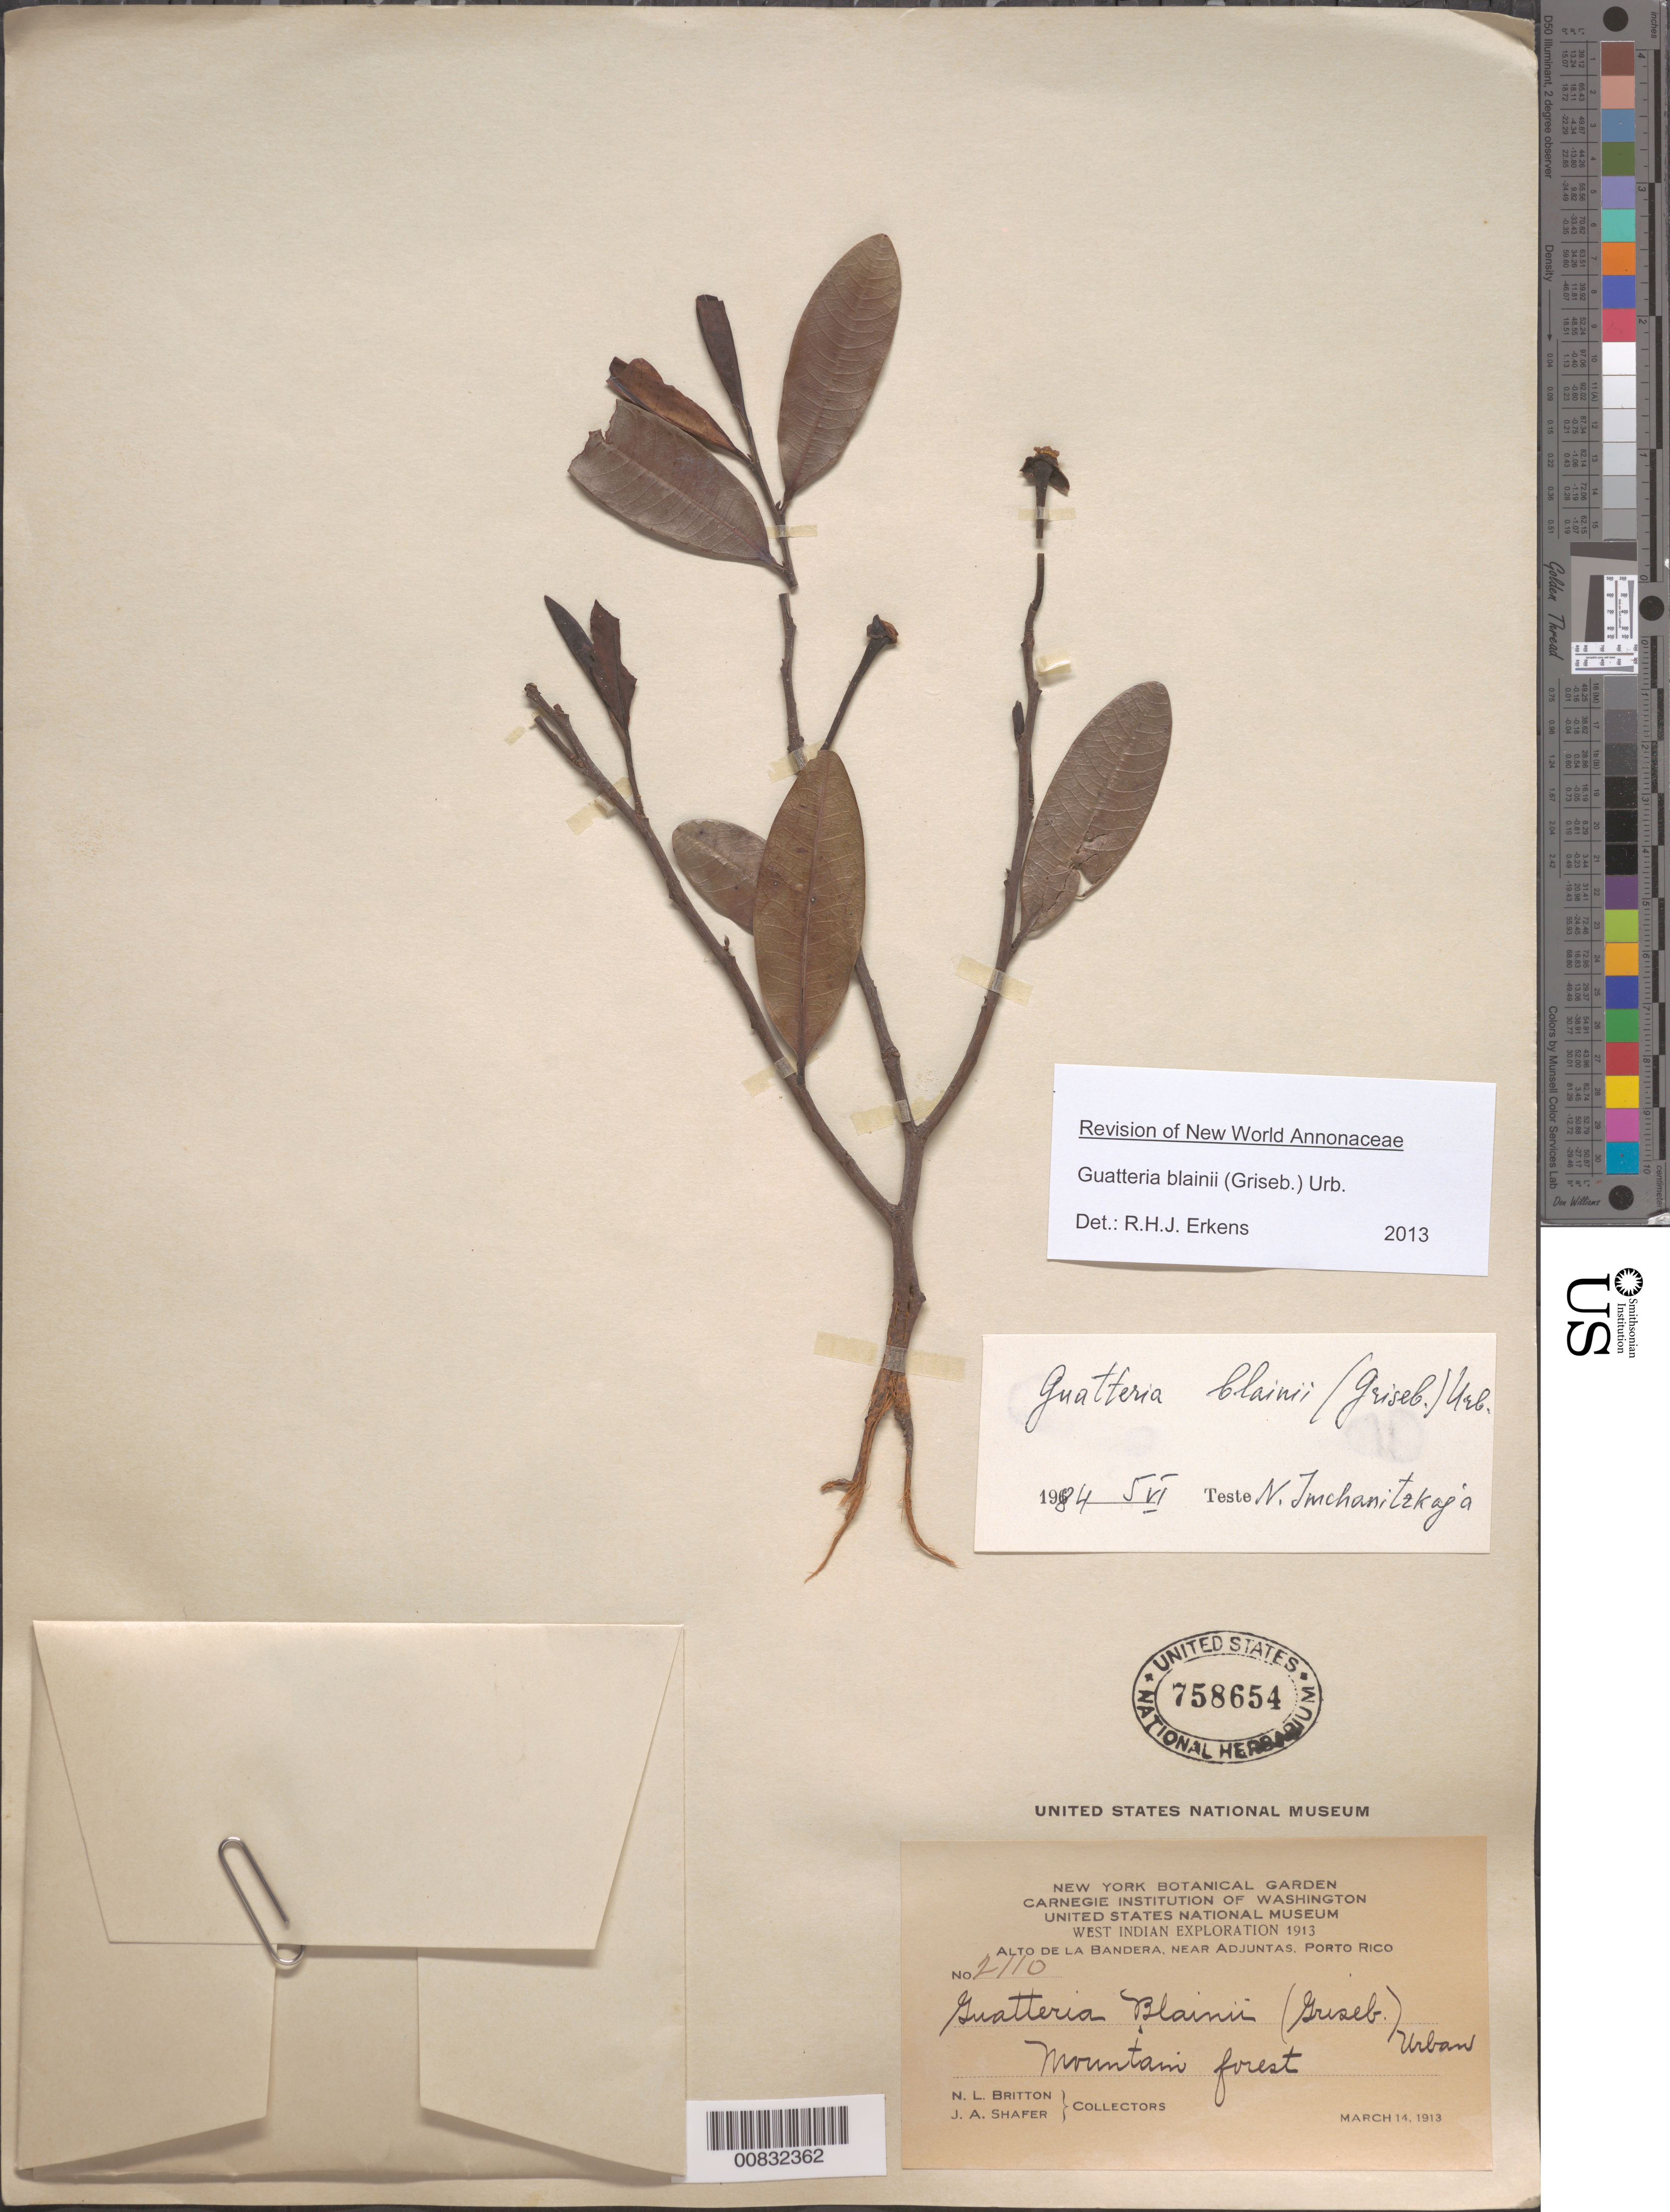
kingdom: Plantae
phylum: Tracheophyta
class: Magnoliopsida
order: Magnoliales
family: Annonaceae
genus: Guatteria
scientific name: Guatteria blainii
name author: (Griseb.) Urb.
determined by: Erkens, R. H. J.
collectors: N. Britton & J. A. Shafer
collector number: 2110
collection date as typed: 14 Mar 1913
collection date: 1913-03-14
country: Puerto Rico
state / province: Adjuntas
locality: Alto de la Bandera, near Adjuntas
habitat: mountain forest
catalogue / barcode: US 758654